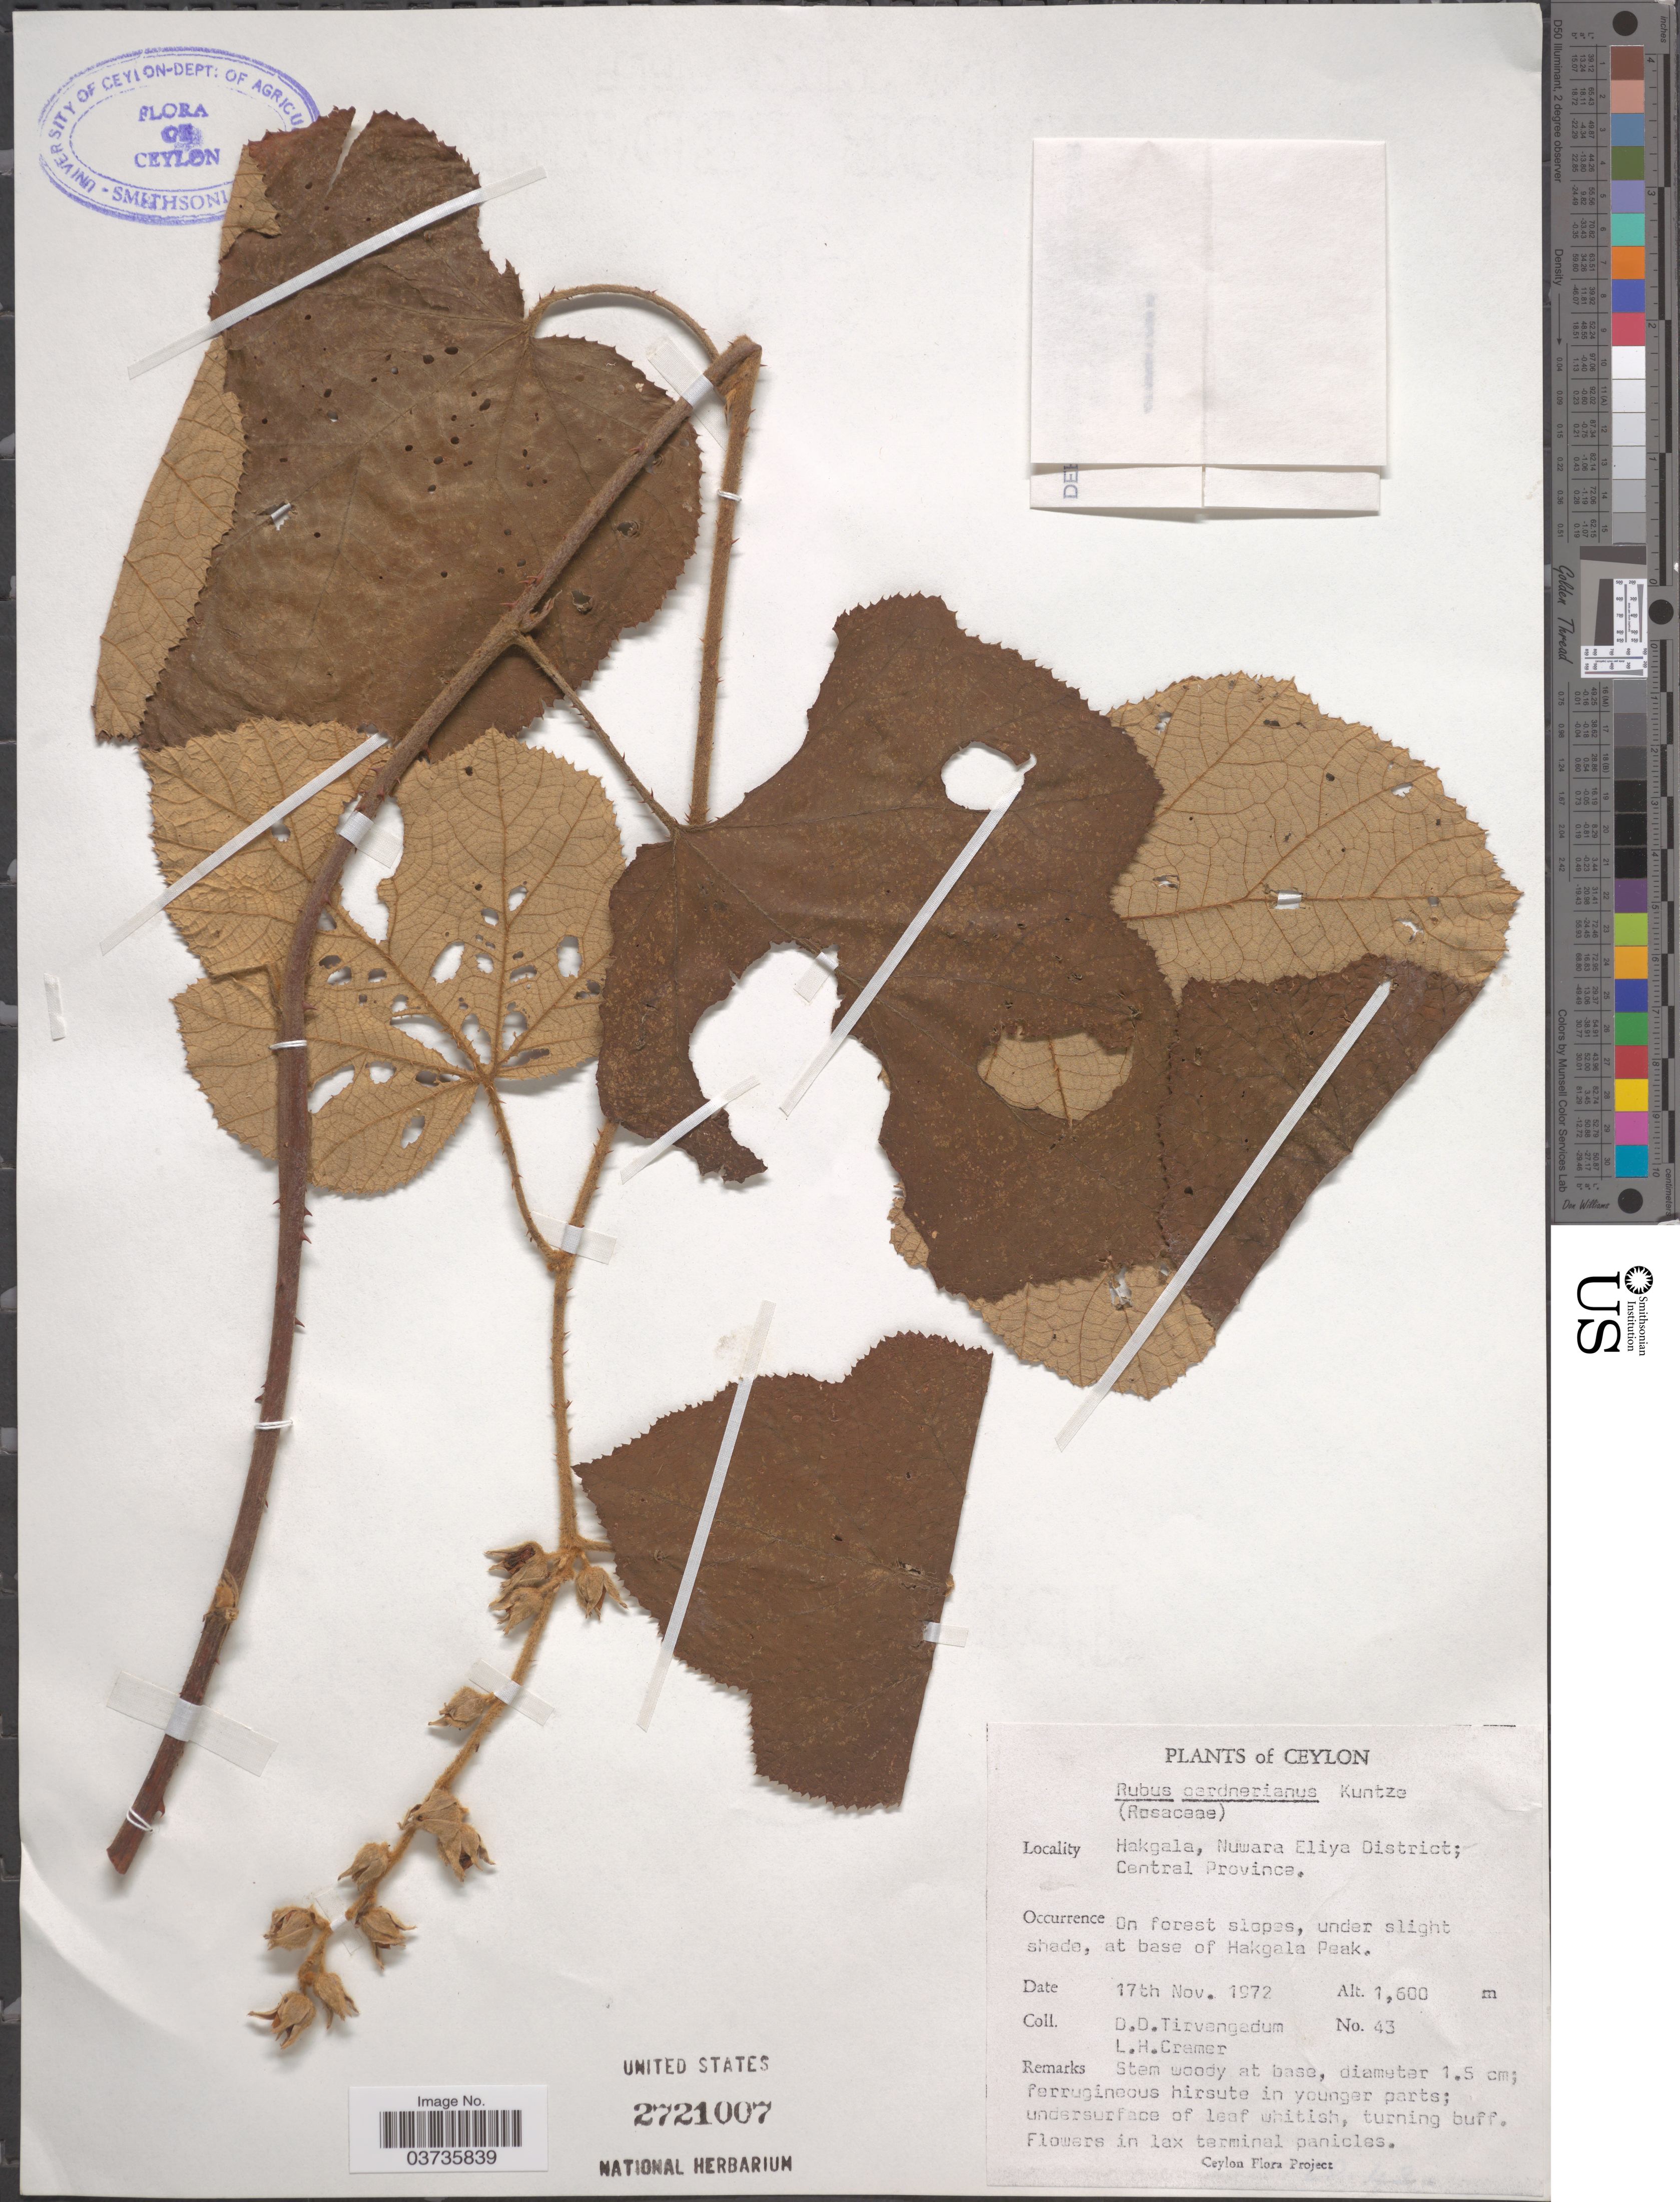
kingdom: Plantae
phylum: Tracheophyta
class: Magnoliopsida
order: Rosales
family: Rosaceae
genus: Rubus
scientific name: Rubus gardenerianus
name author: Kuntze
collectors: D. Tirvengadum & L. H. Cramer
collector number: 43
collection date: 1972-11-17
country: Sri Lanka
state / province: Central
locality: Ceylon. Hakgala, Nuwara Eliya District. On forest slopes, under slight shade, at base of Hakgala Peak.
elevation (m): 1600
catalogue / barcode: US 2721007